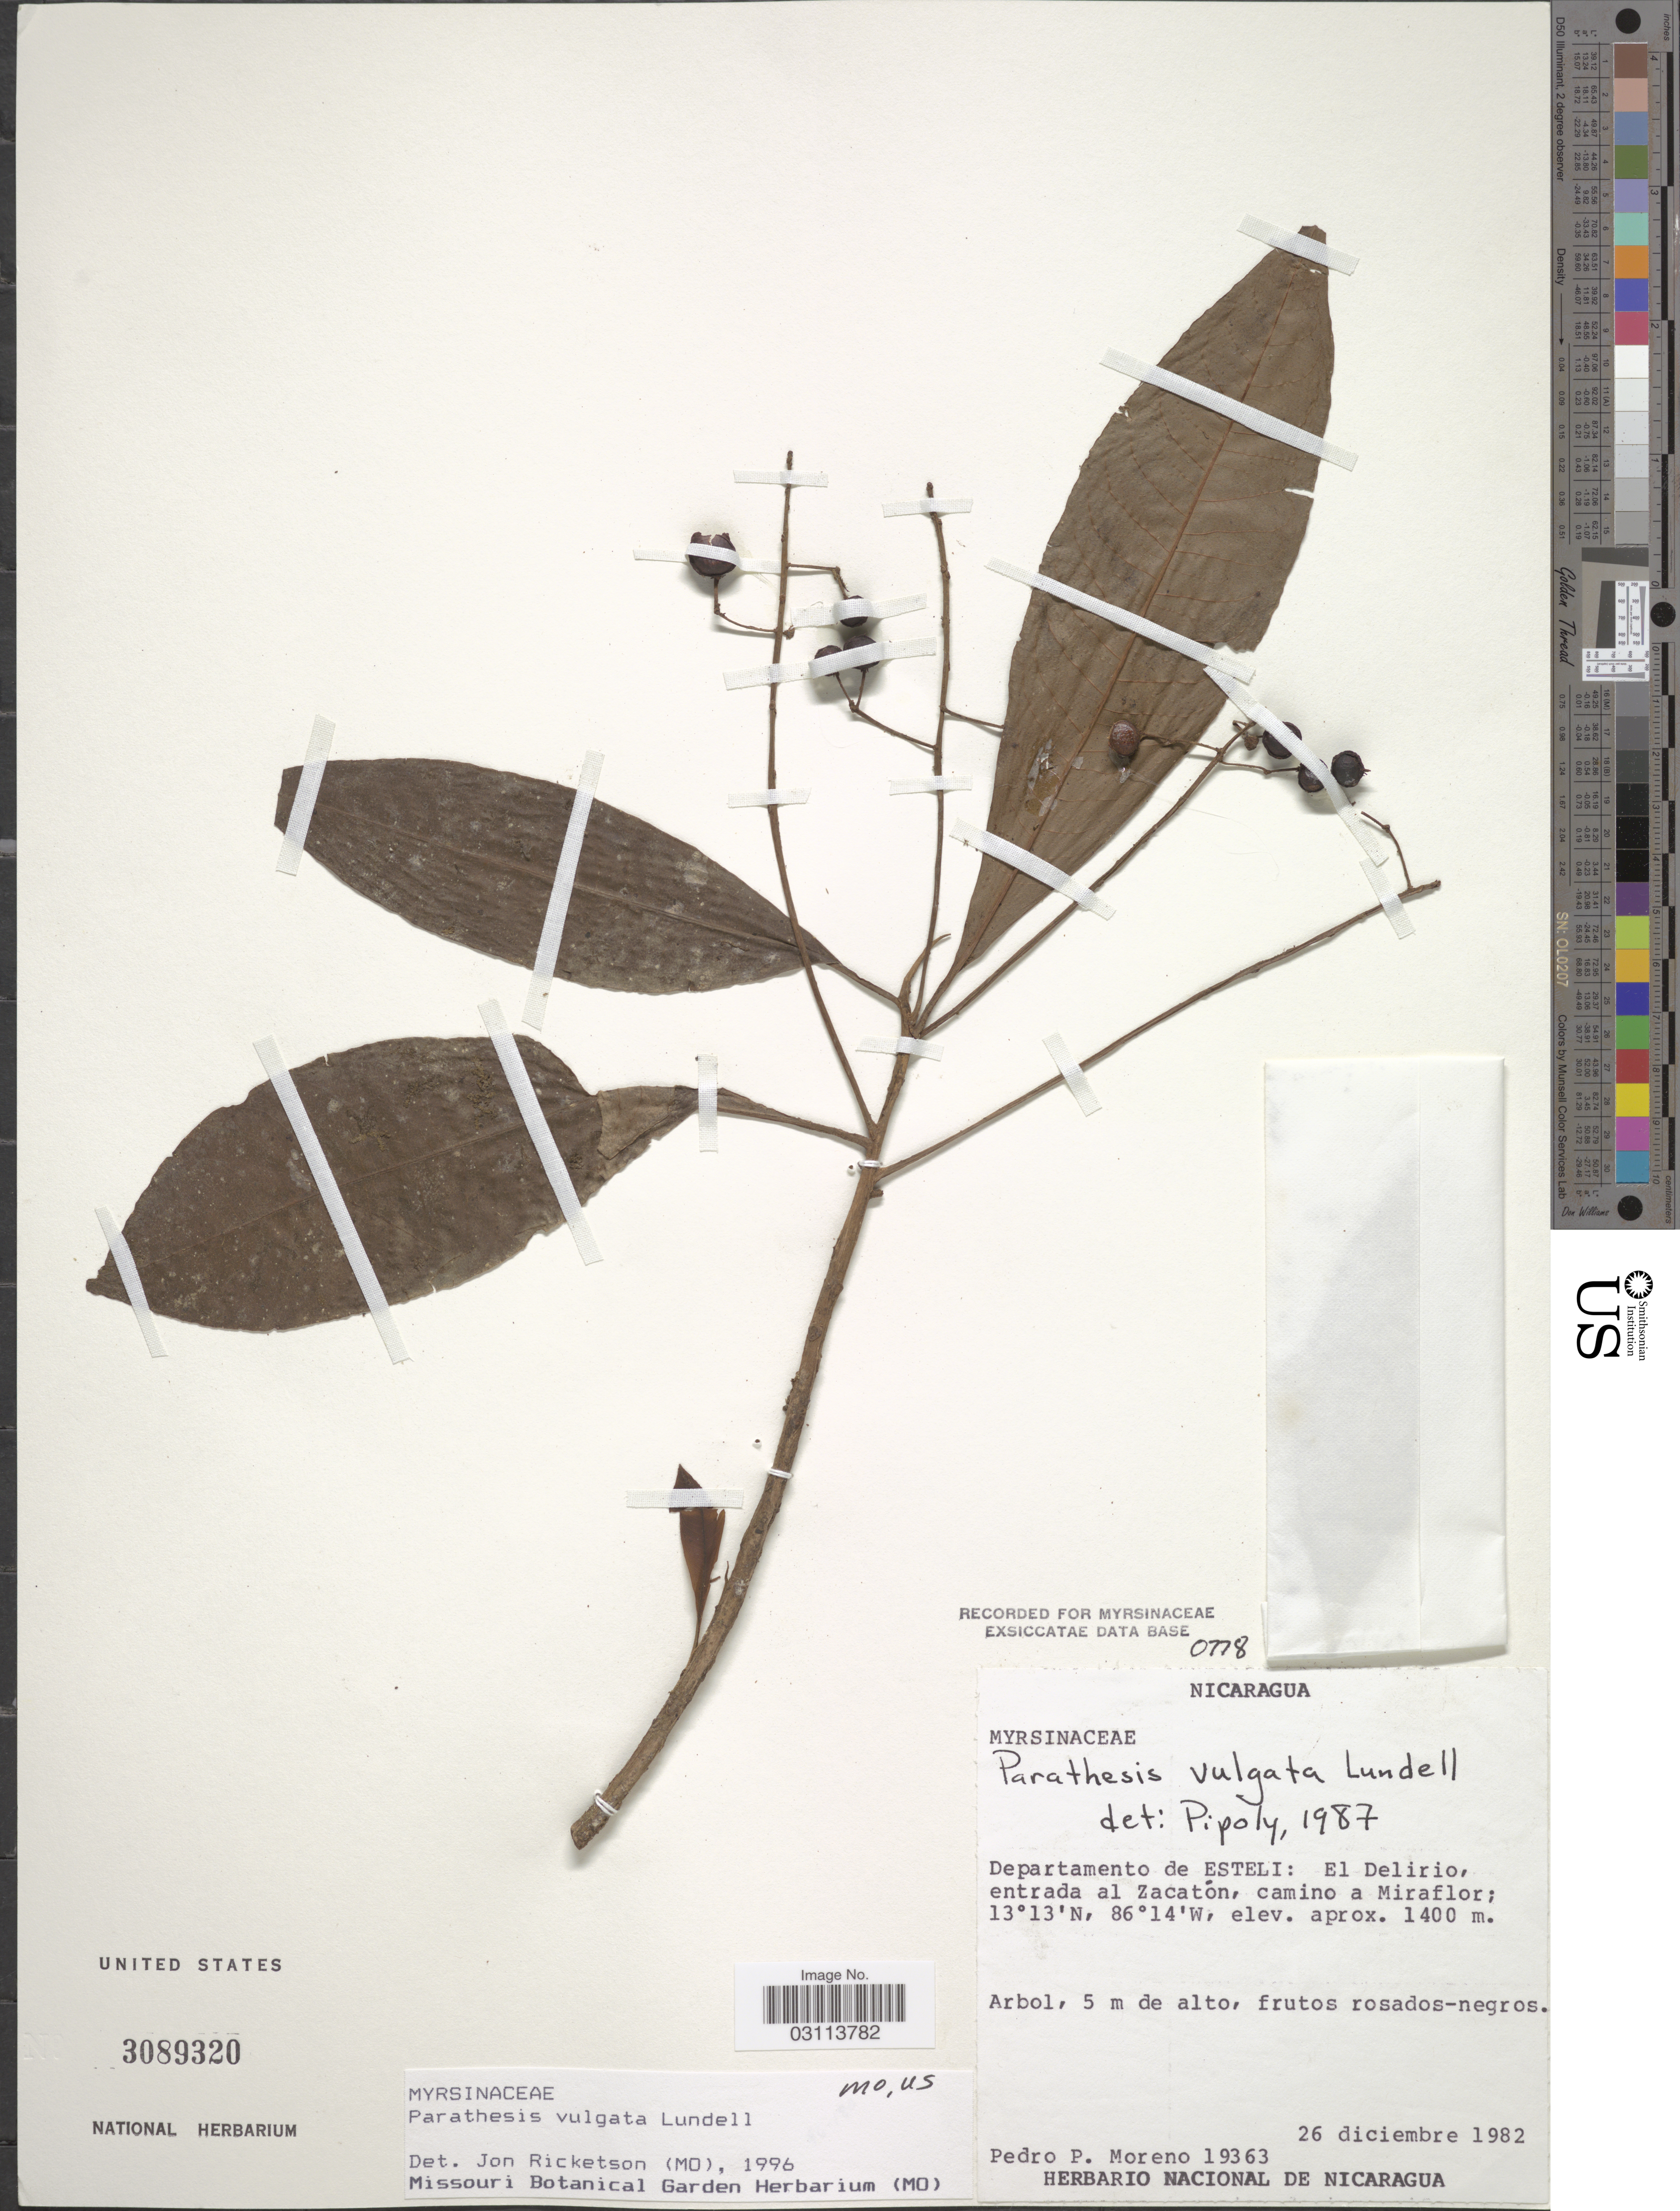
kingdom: Plantae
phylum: Tracheophyta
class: Magnoliopsida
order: Ericales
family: Primulaceae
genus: Parathesis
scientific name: Parathesis vulgata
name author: Lundell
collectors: P. Moreno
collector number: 19363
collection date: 1982-12-26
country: Nicaragua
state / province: Esteli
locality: Departamento de Esteli: El Delirio, entrada al Zacatón, camino a Miraflor.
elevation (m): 1400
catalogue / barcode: US 3089320